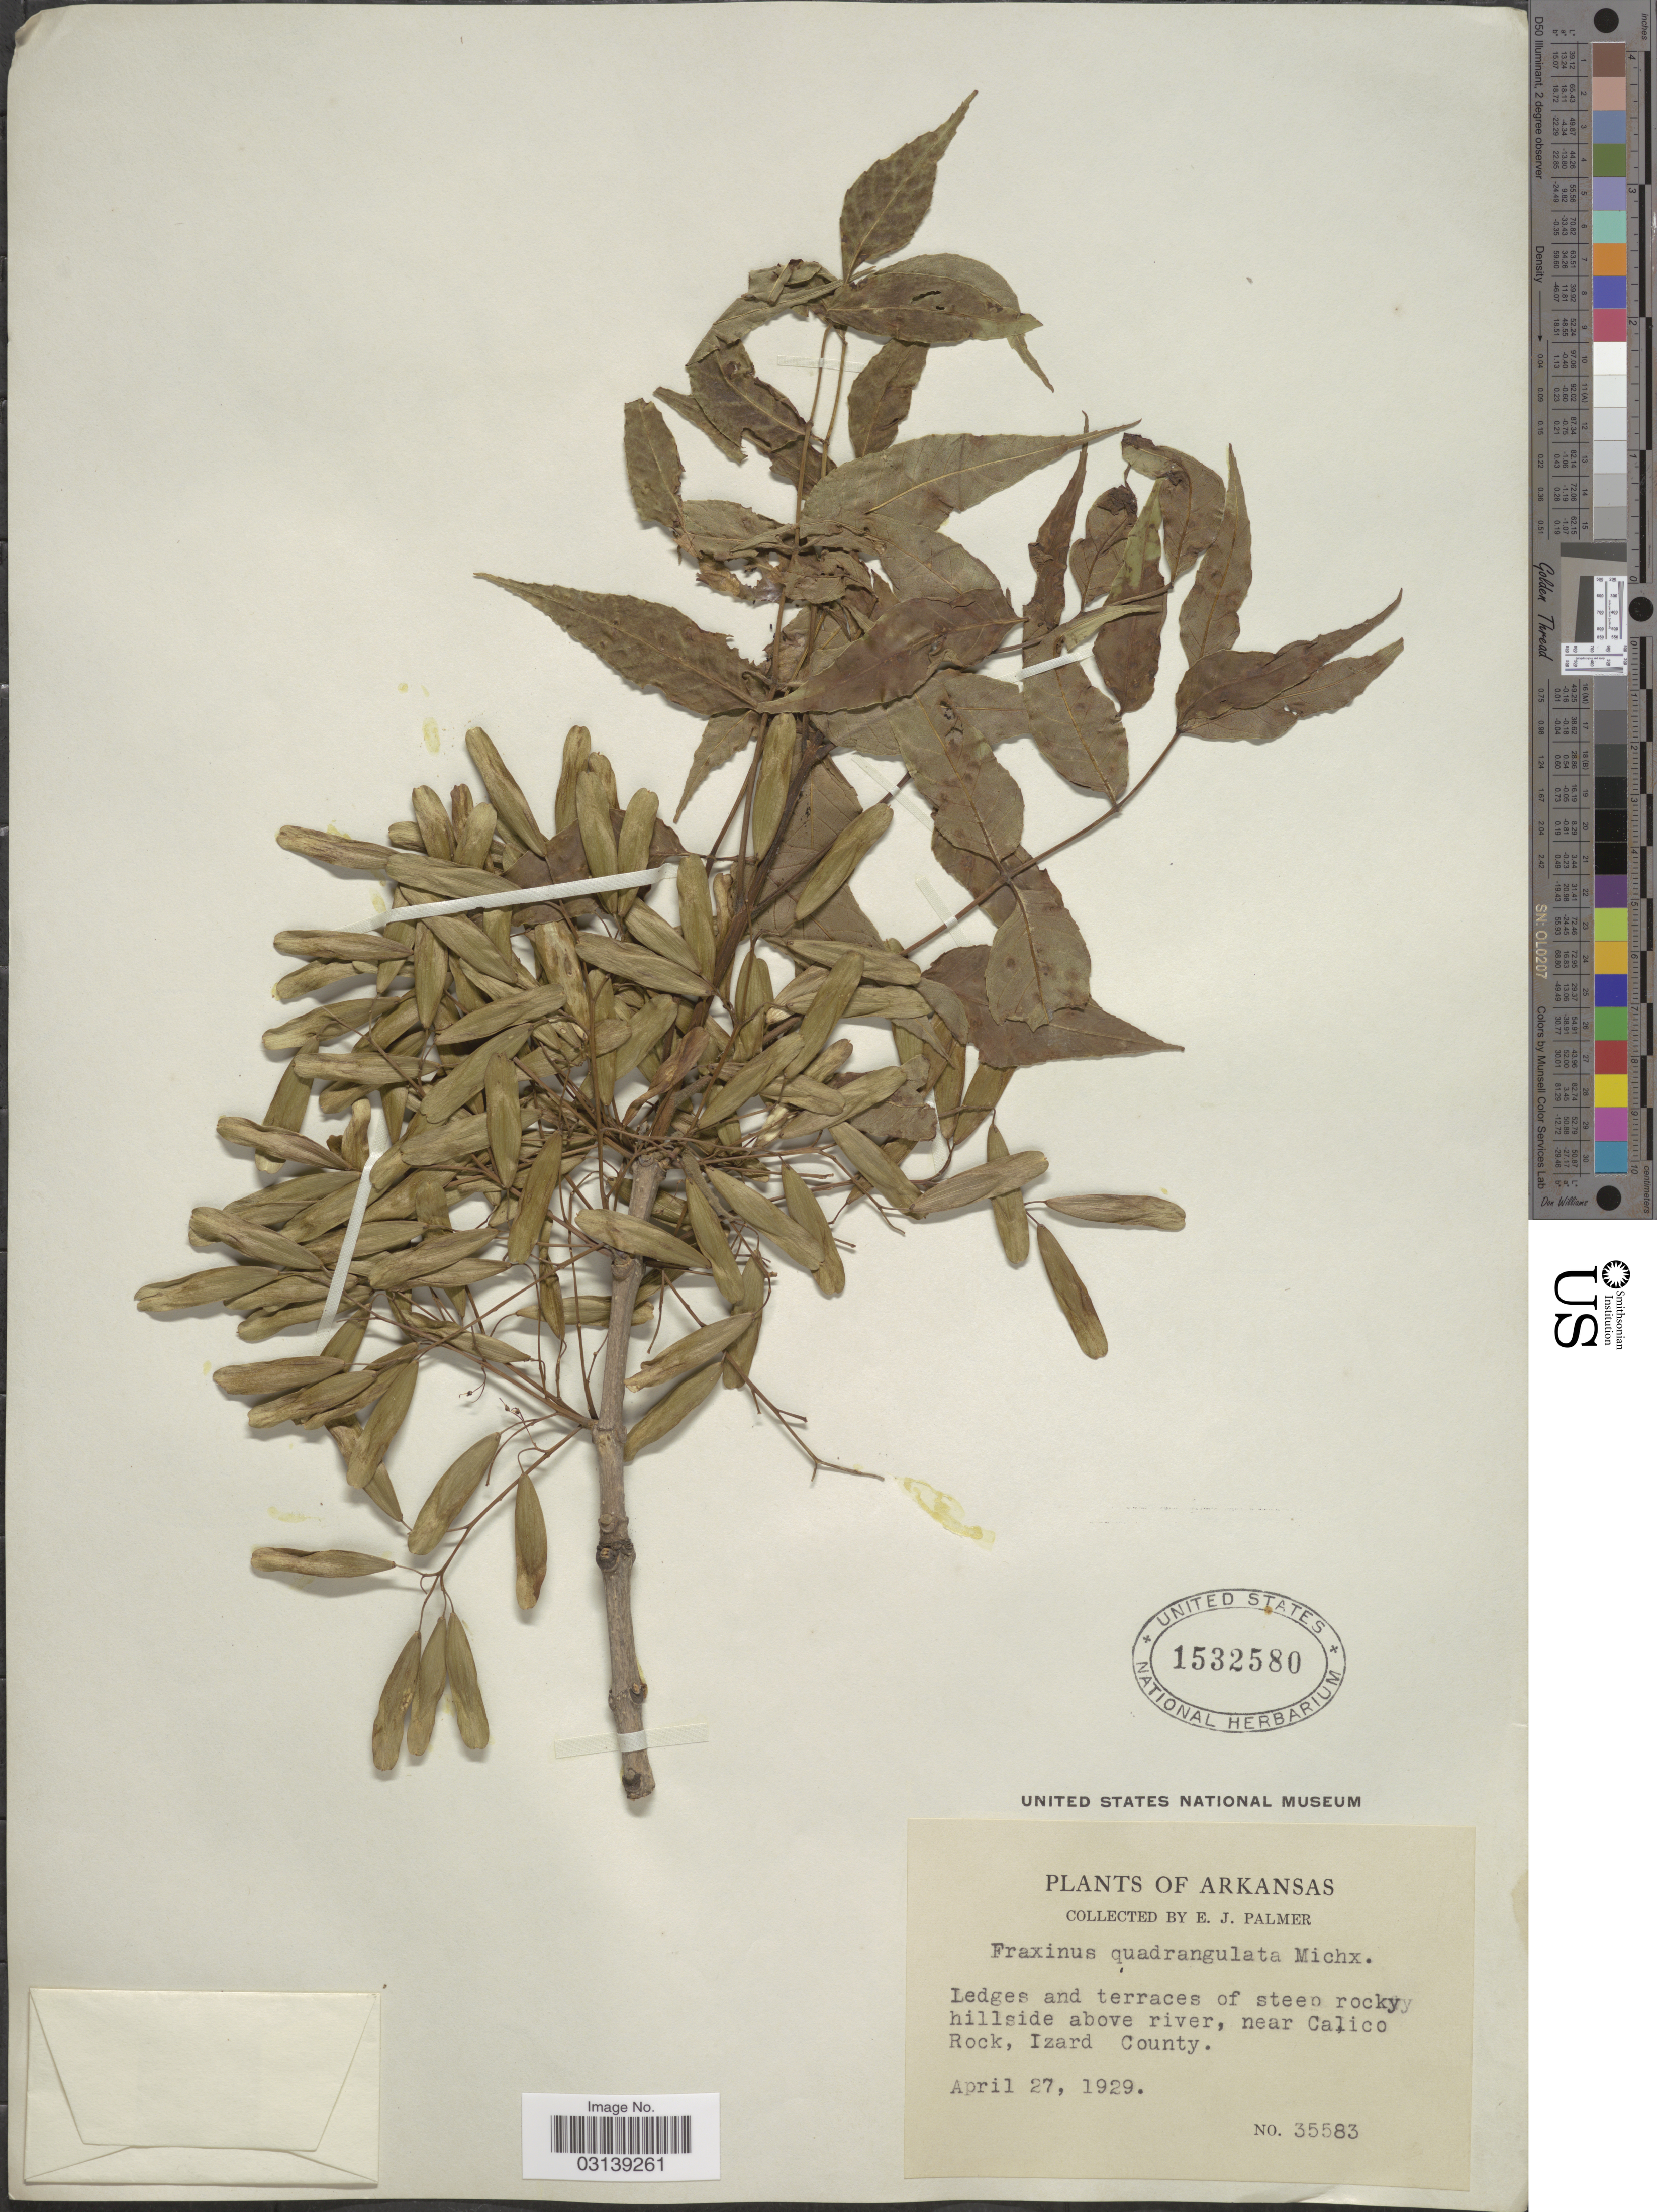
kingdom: Plantae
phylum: Tracheophyta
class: Magnoliopsida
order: Lamiales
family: Oleaceae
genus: Fraxinus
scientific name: Fraxinus quadrangulata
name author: Michx.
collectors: E. J. Palmer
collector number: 35583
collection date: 1929-04-27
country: United States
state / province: Arkansas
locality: Ledges and terraces of steep rocky hillside above river, near Calico Rock, Izard County.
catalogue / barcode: US 1532580